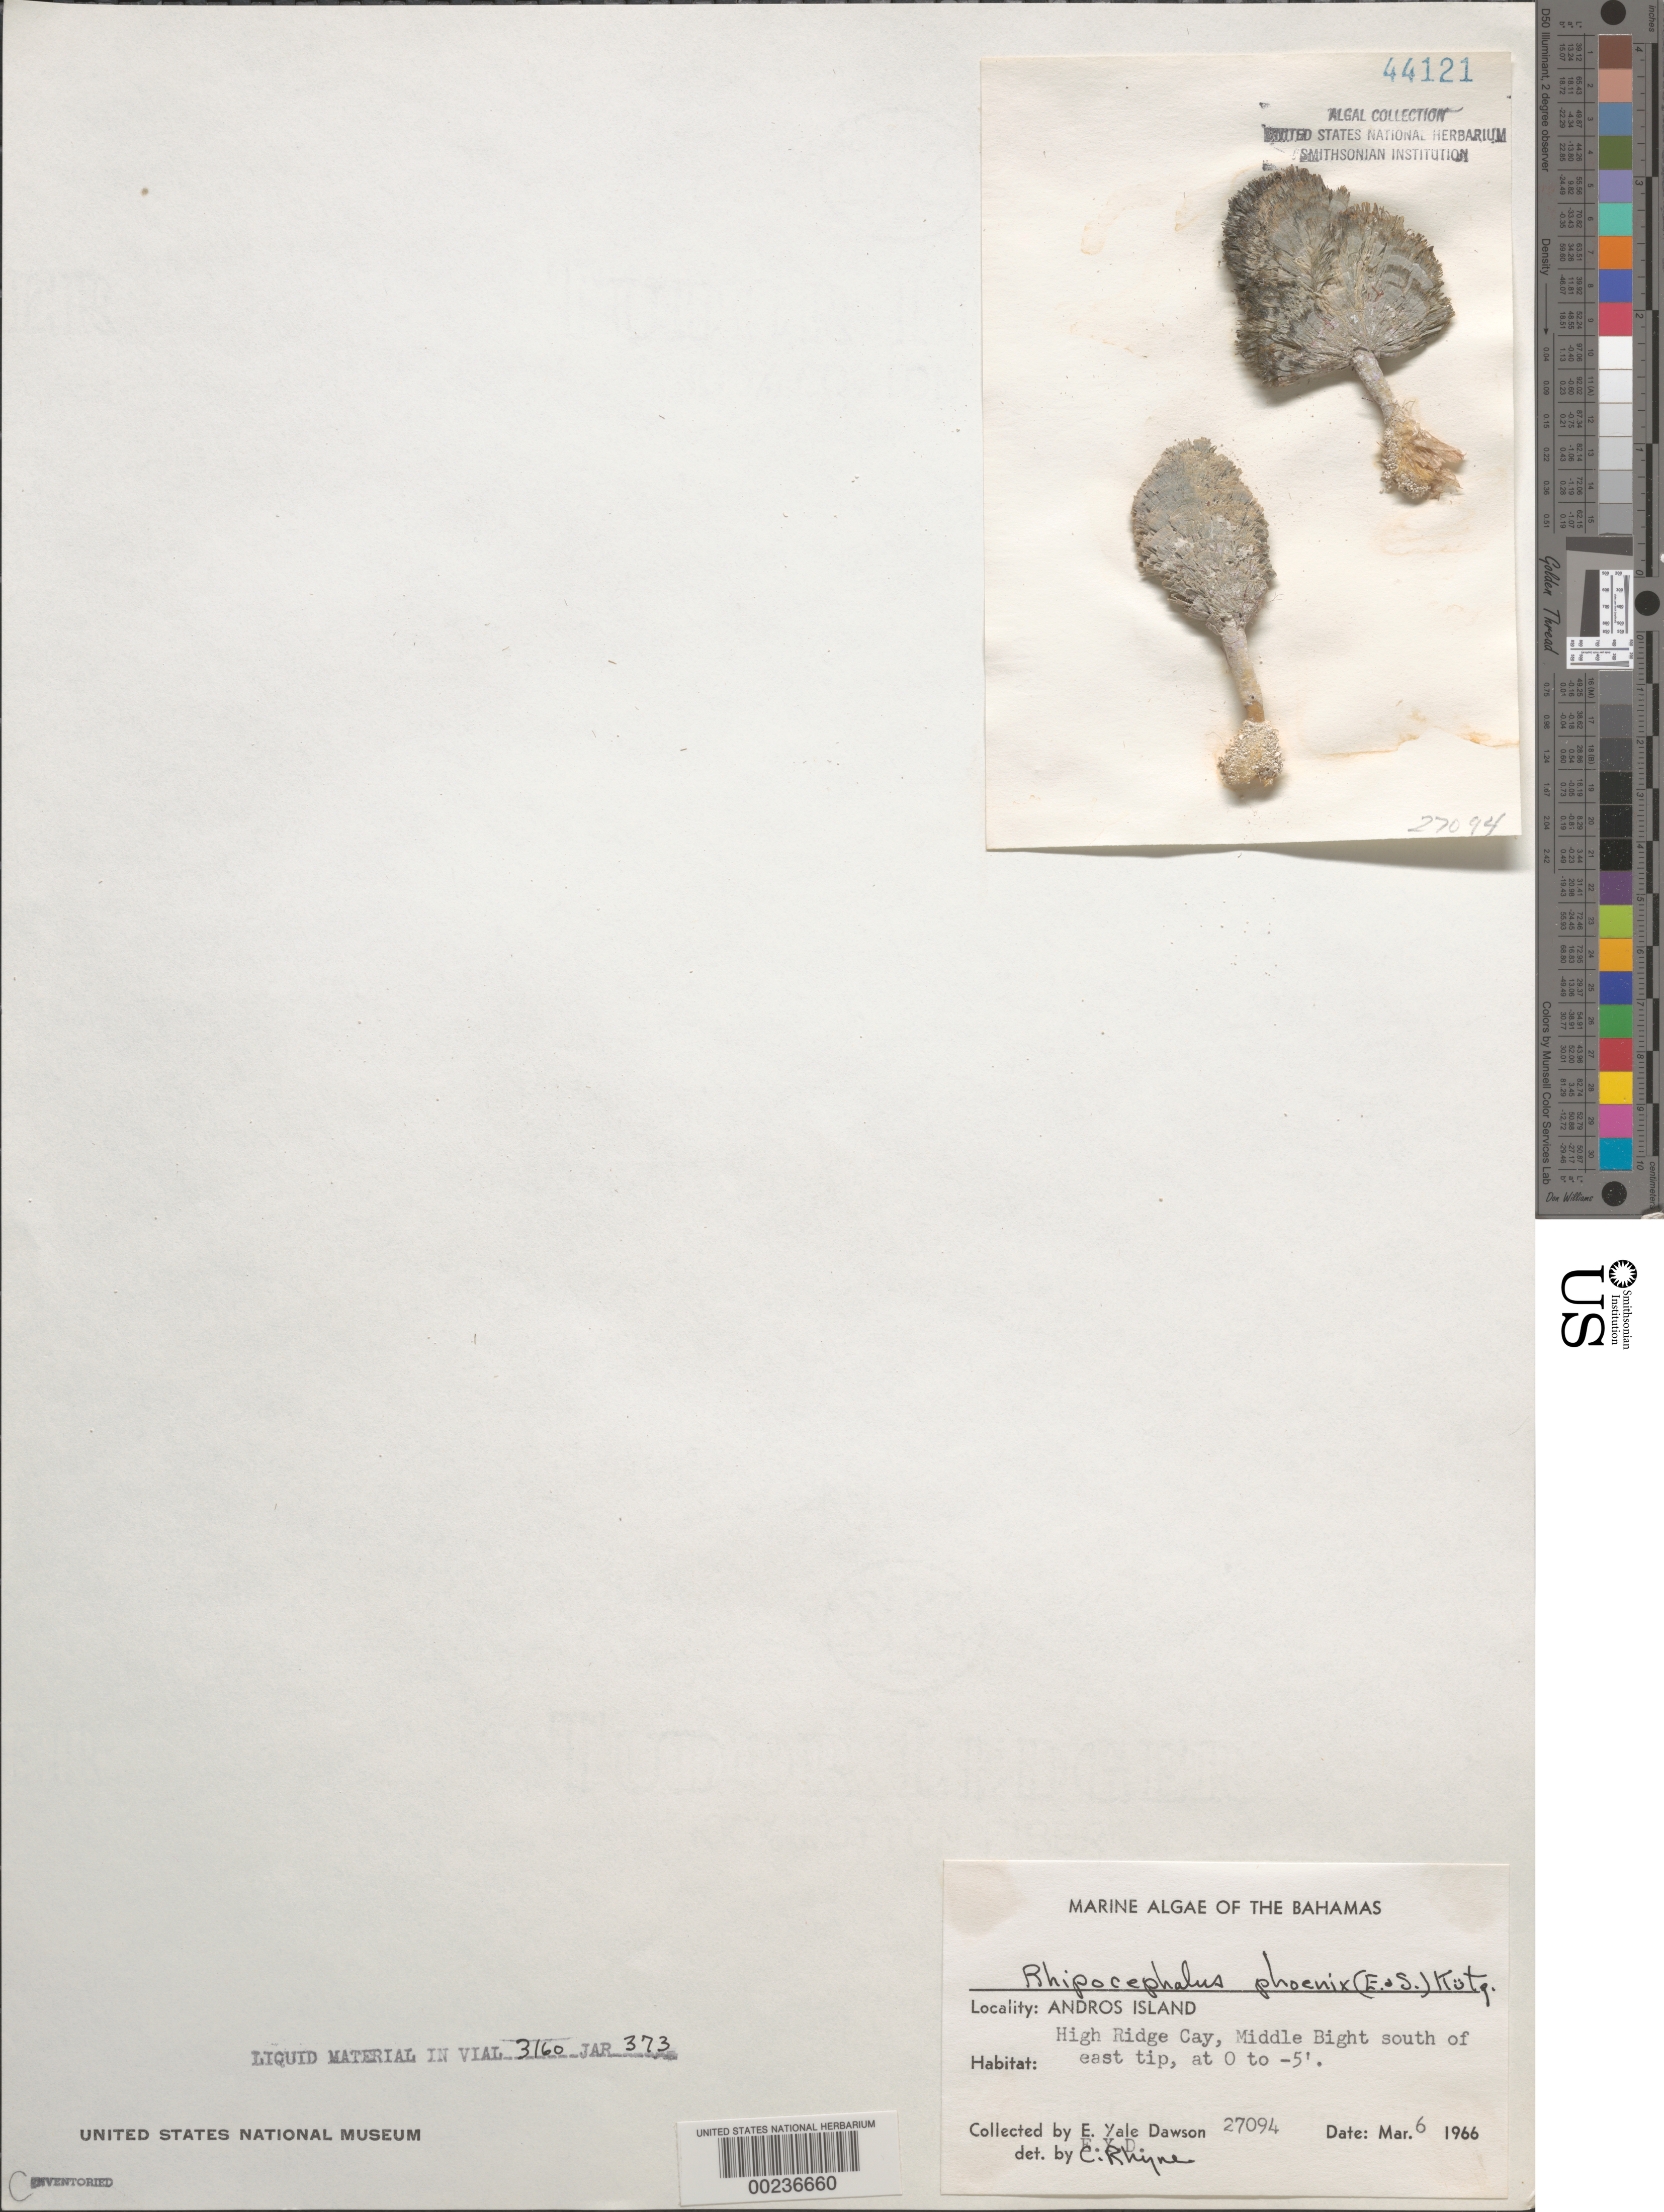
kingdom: Plantae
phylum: Chlorophyta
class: Ulvophyceae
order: Bryopsidales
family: Udoteaceae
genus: Rhipocephalus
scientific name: Rhipocephalus phoenix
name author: (J. Ellis & Sol.) Kütz.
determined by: Rhyne, C. F.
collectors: E. Y. Dawson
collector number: EYD 27094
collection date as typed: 06 Mar 1966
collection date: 1966-03-06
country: Bahamas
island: High Ridge Cay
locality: Middle Bight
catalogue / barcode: US 44121